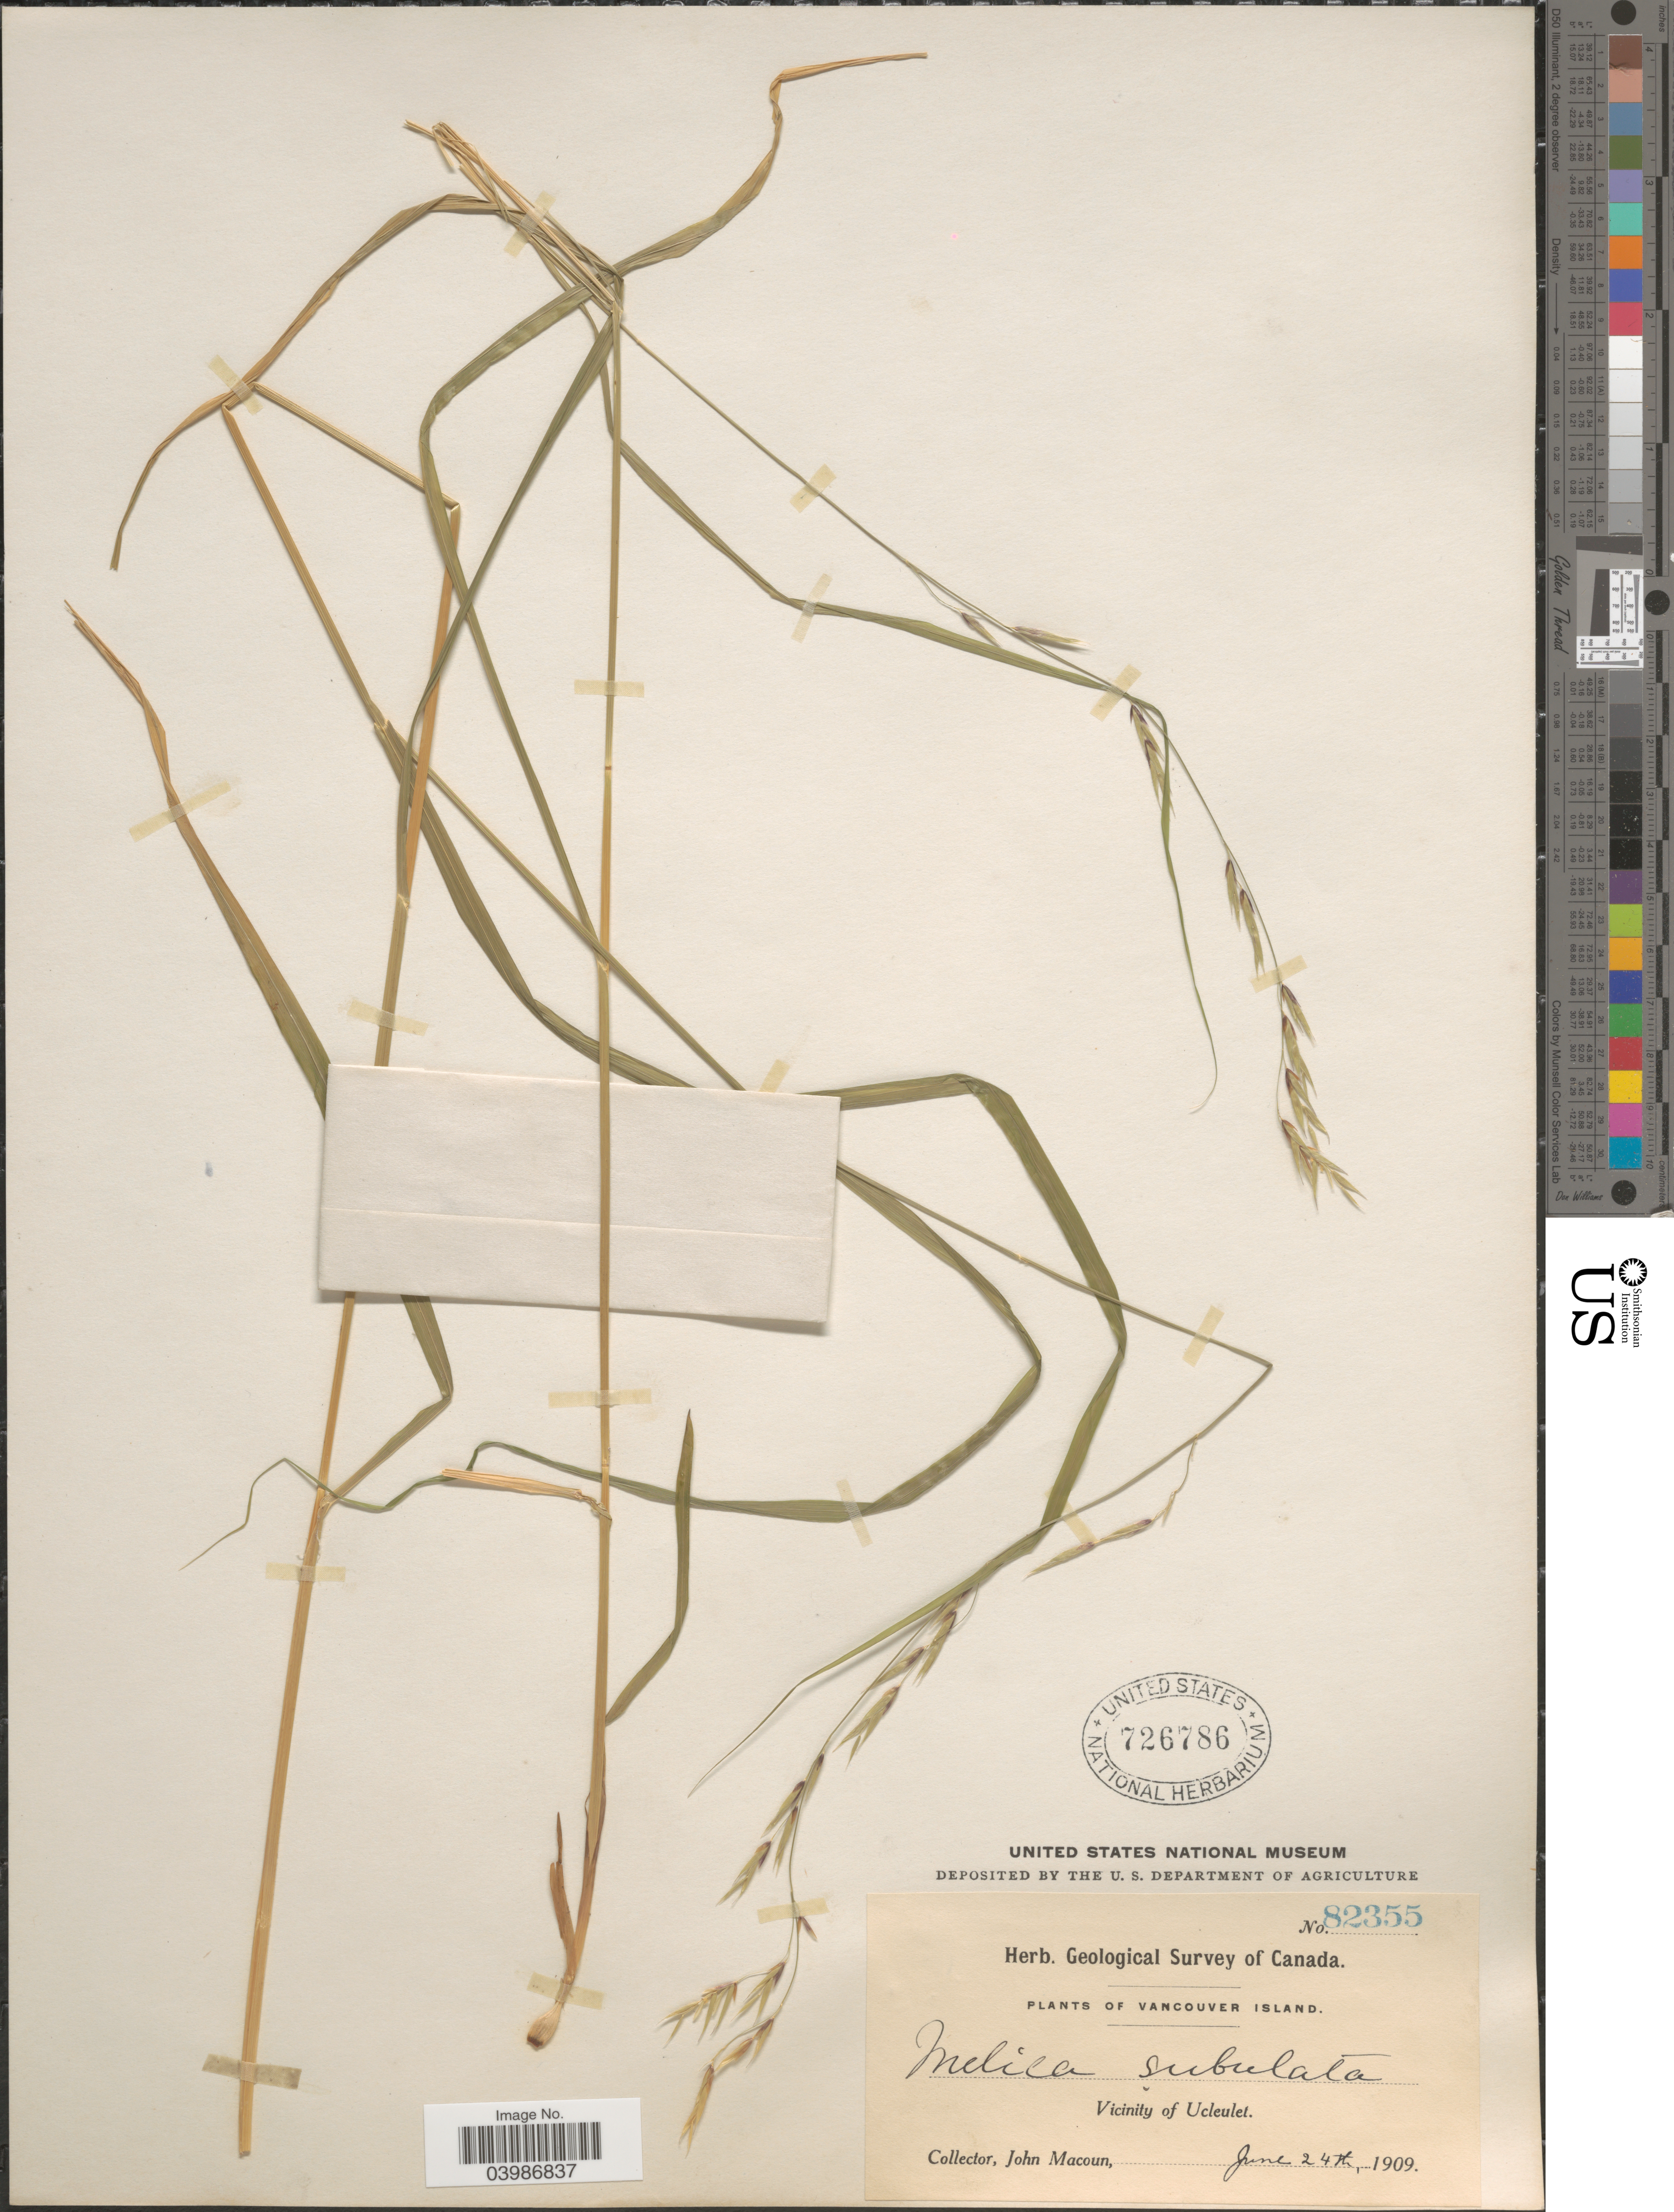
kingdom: Plantae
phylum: Tracheophyta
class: Liliopsida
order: Poales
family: Poaceae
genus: Melica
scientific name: Melica subulata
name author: (Griseb.) Scribn.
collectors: J. Macoun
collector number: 82355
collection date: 1909-06-24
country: Canada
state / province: British Columbia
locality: Vancouver Island. Vicinity of Ucleulet.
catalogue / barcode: US 726786